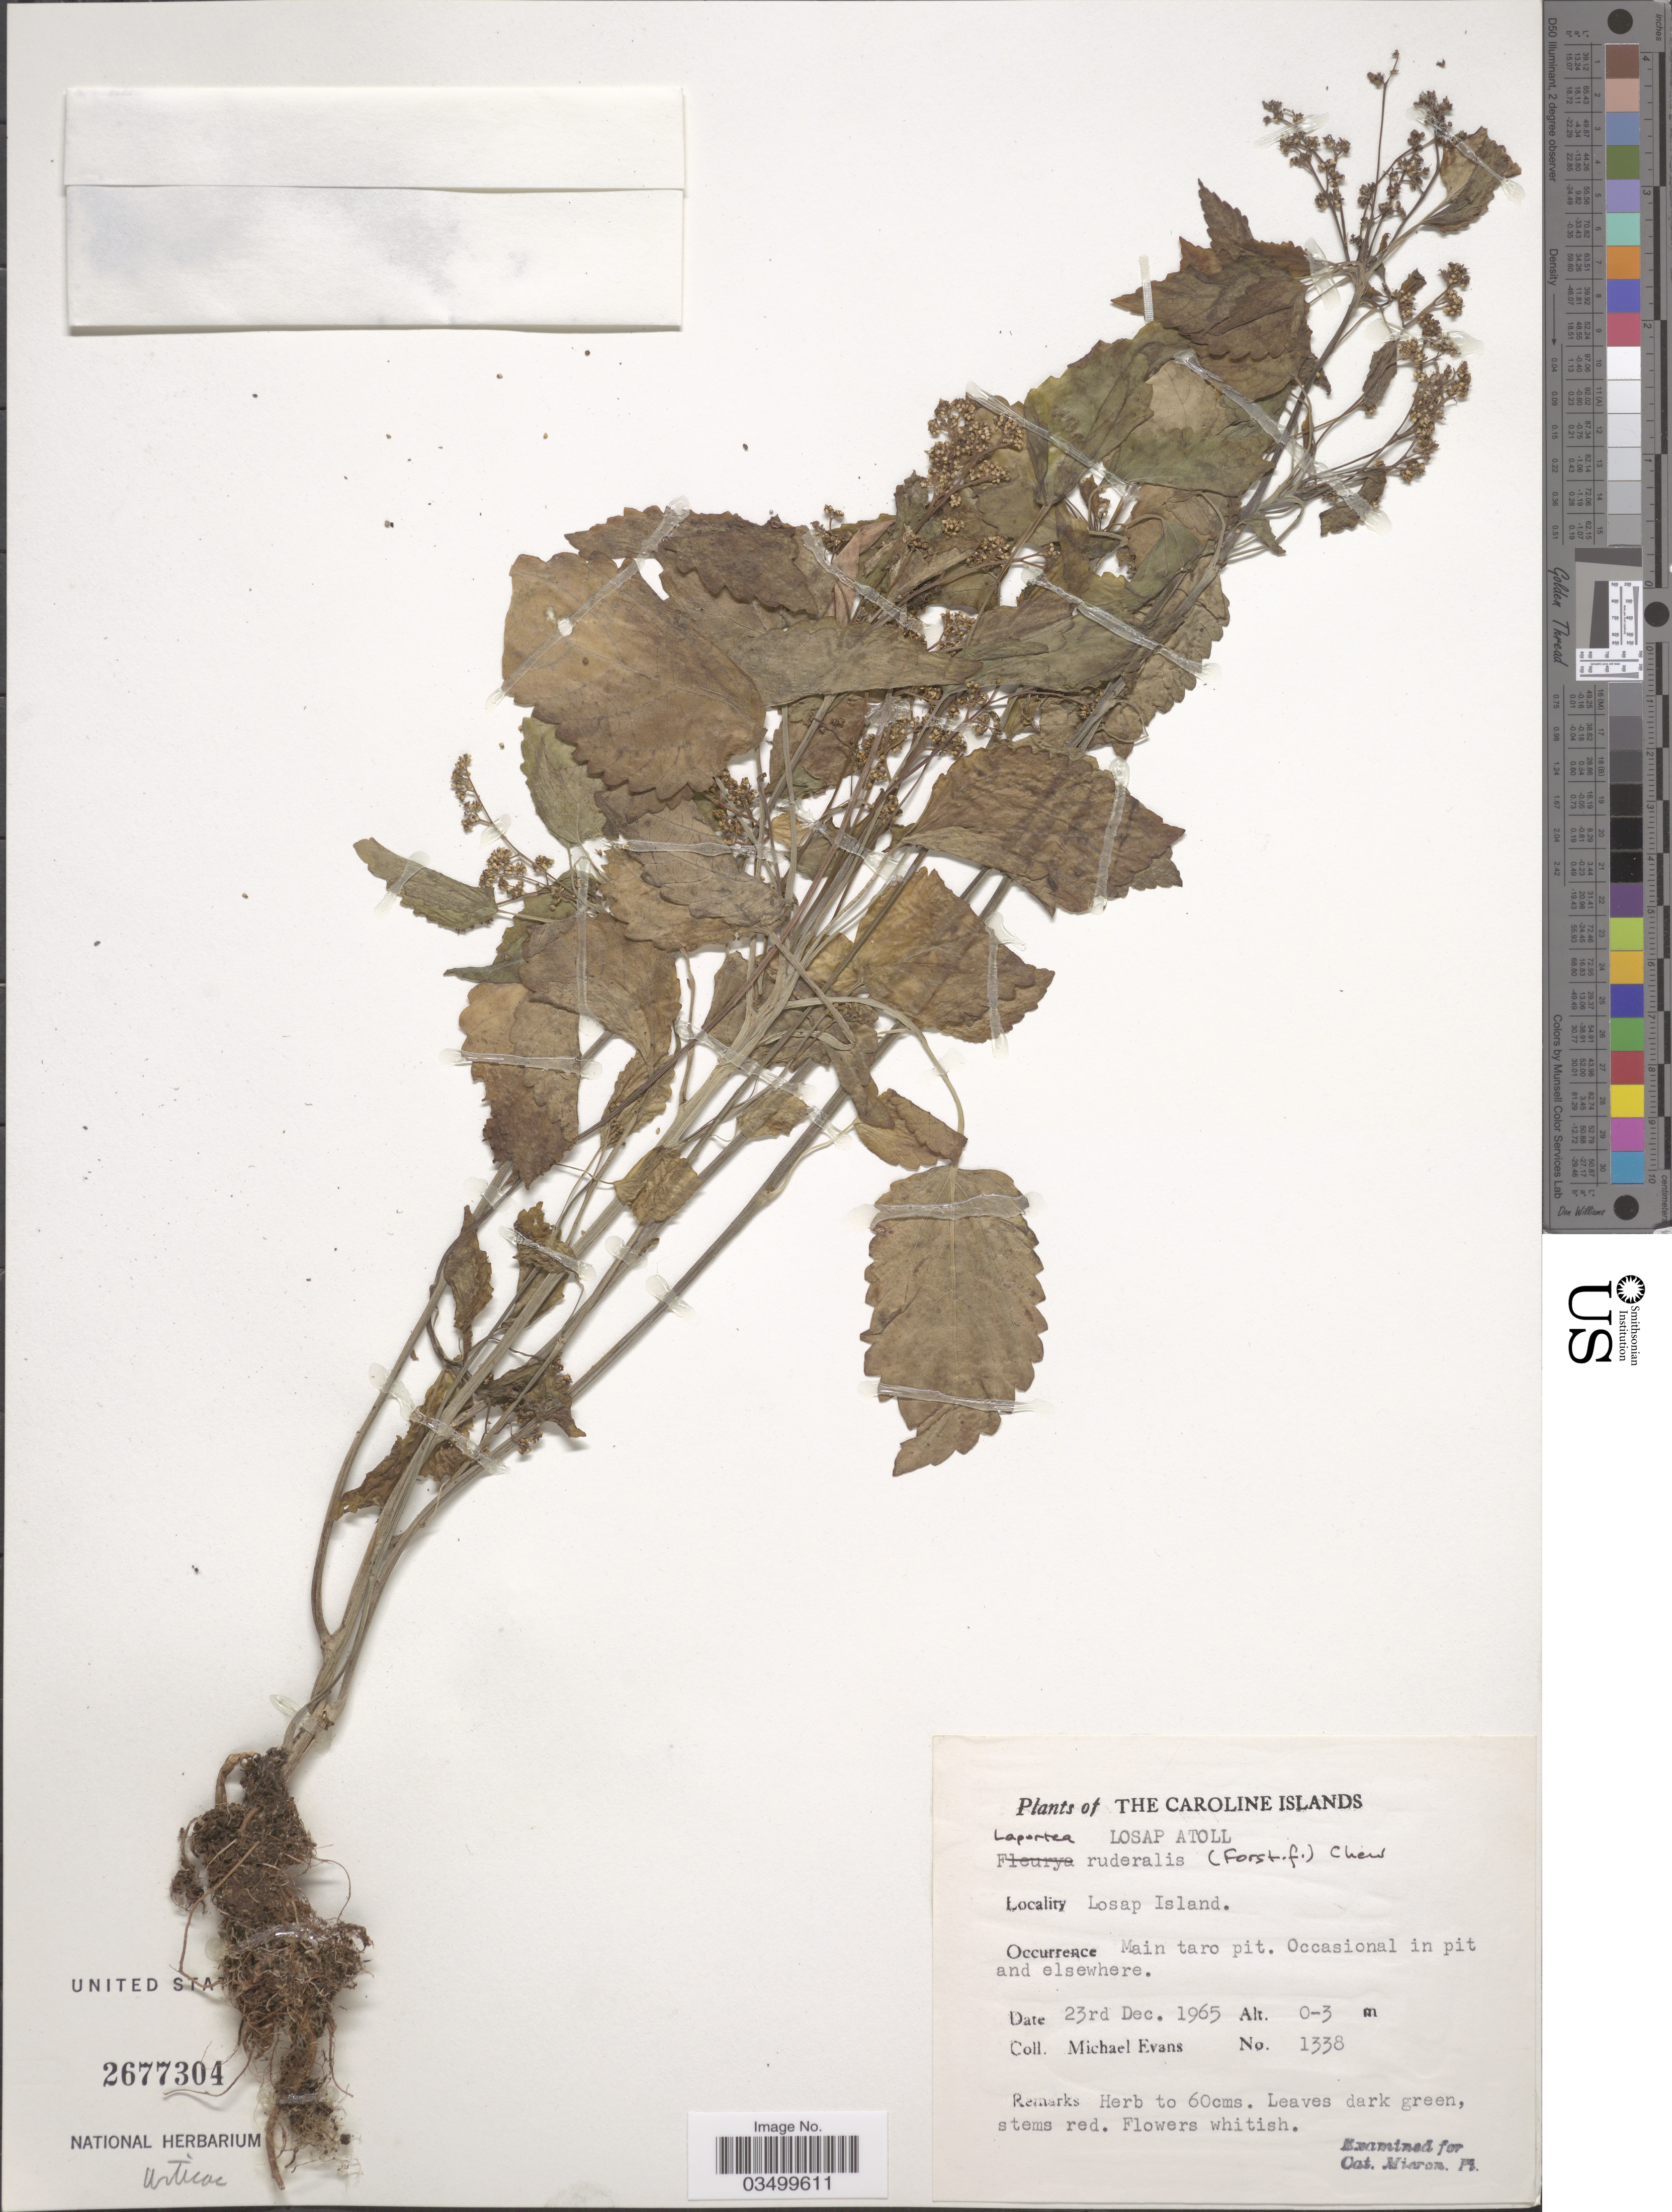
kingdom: Plantae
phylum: Tracheophyta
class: Magnoliopsida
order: Rosales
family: Urticaceae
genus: Laportea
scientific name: Laportea ruderalis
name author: (G. Forst.) Chew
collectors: M. Evans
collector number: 1338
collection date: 1965-12-23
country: Micronesia, Federated States of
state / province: Truk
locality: Caroline Islands. Losap Atoll. Losap Island.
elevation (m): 0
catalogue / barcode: US 2677304